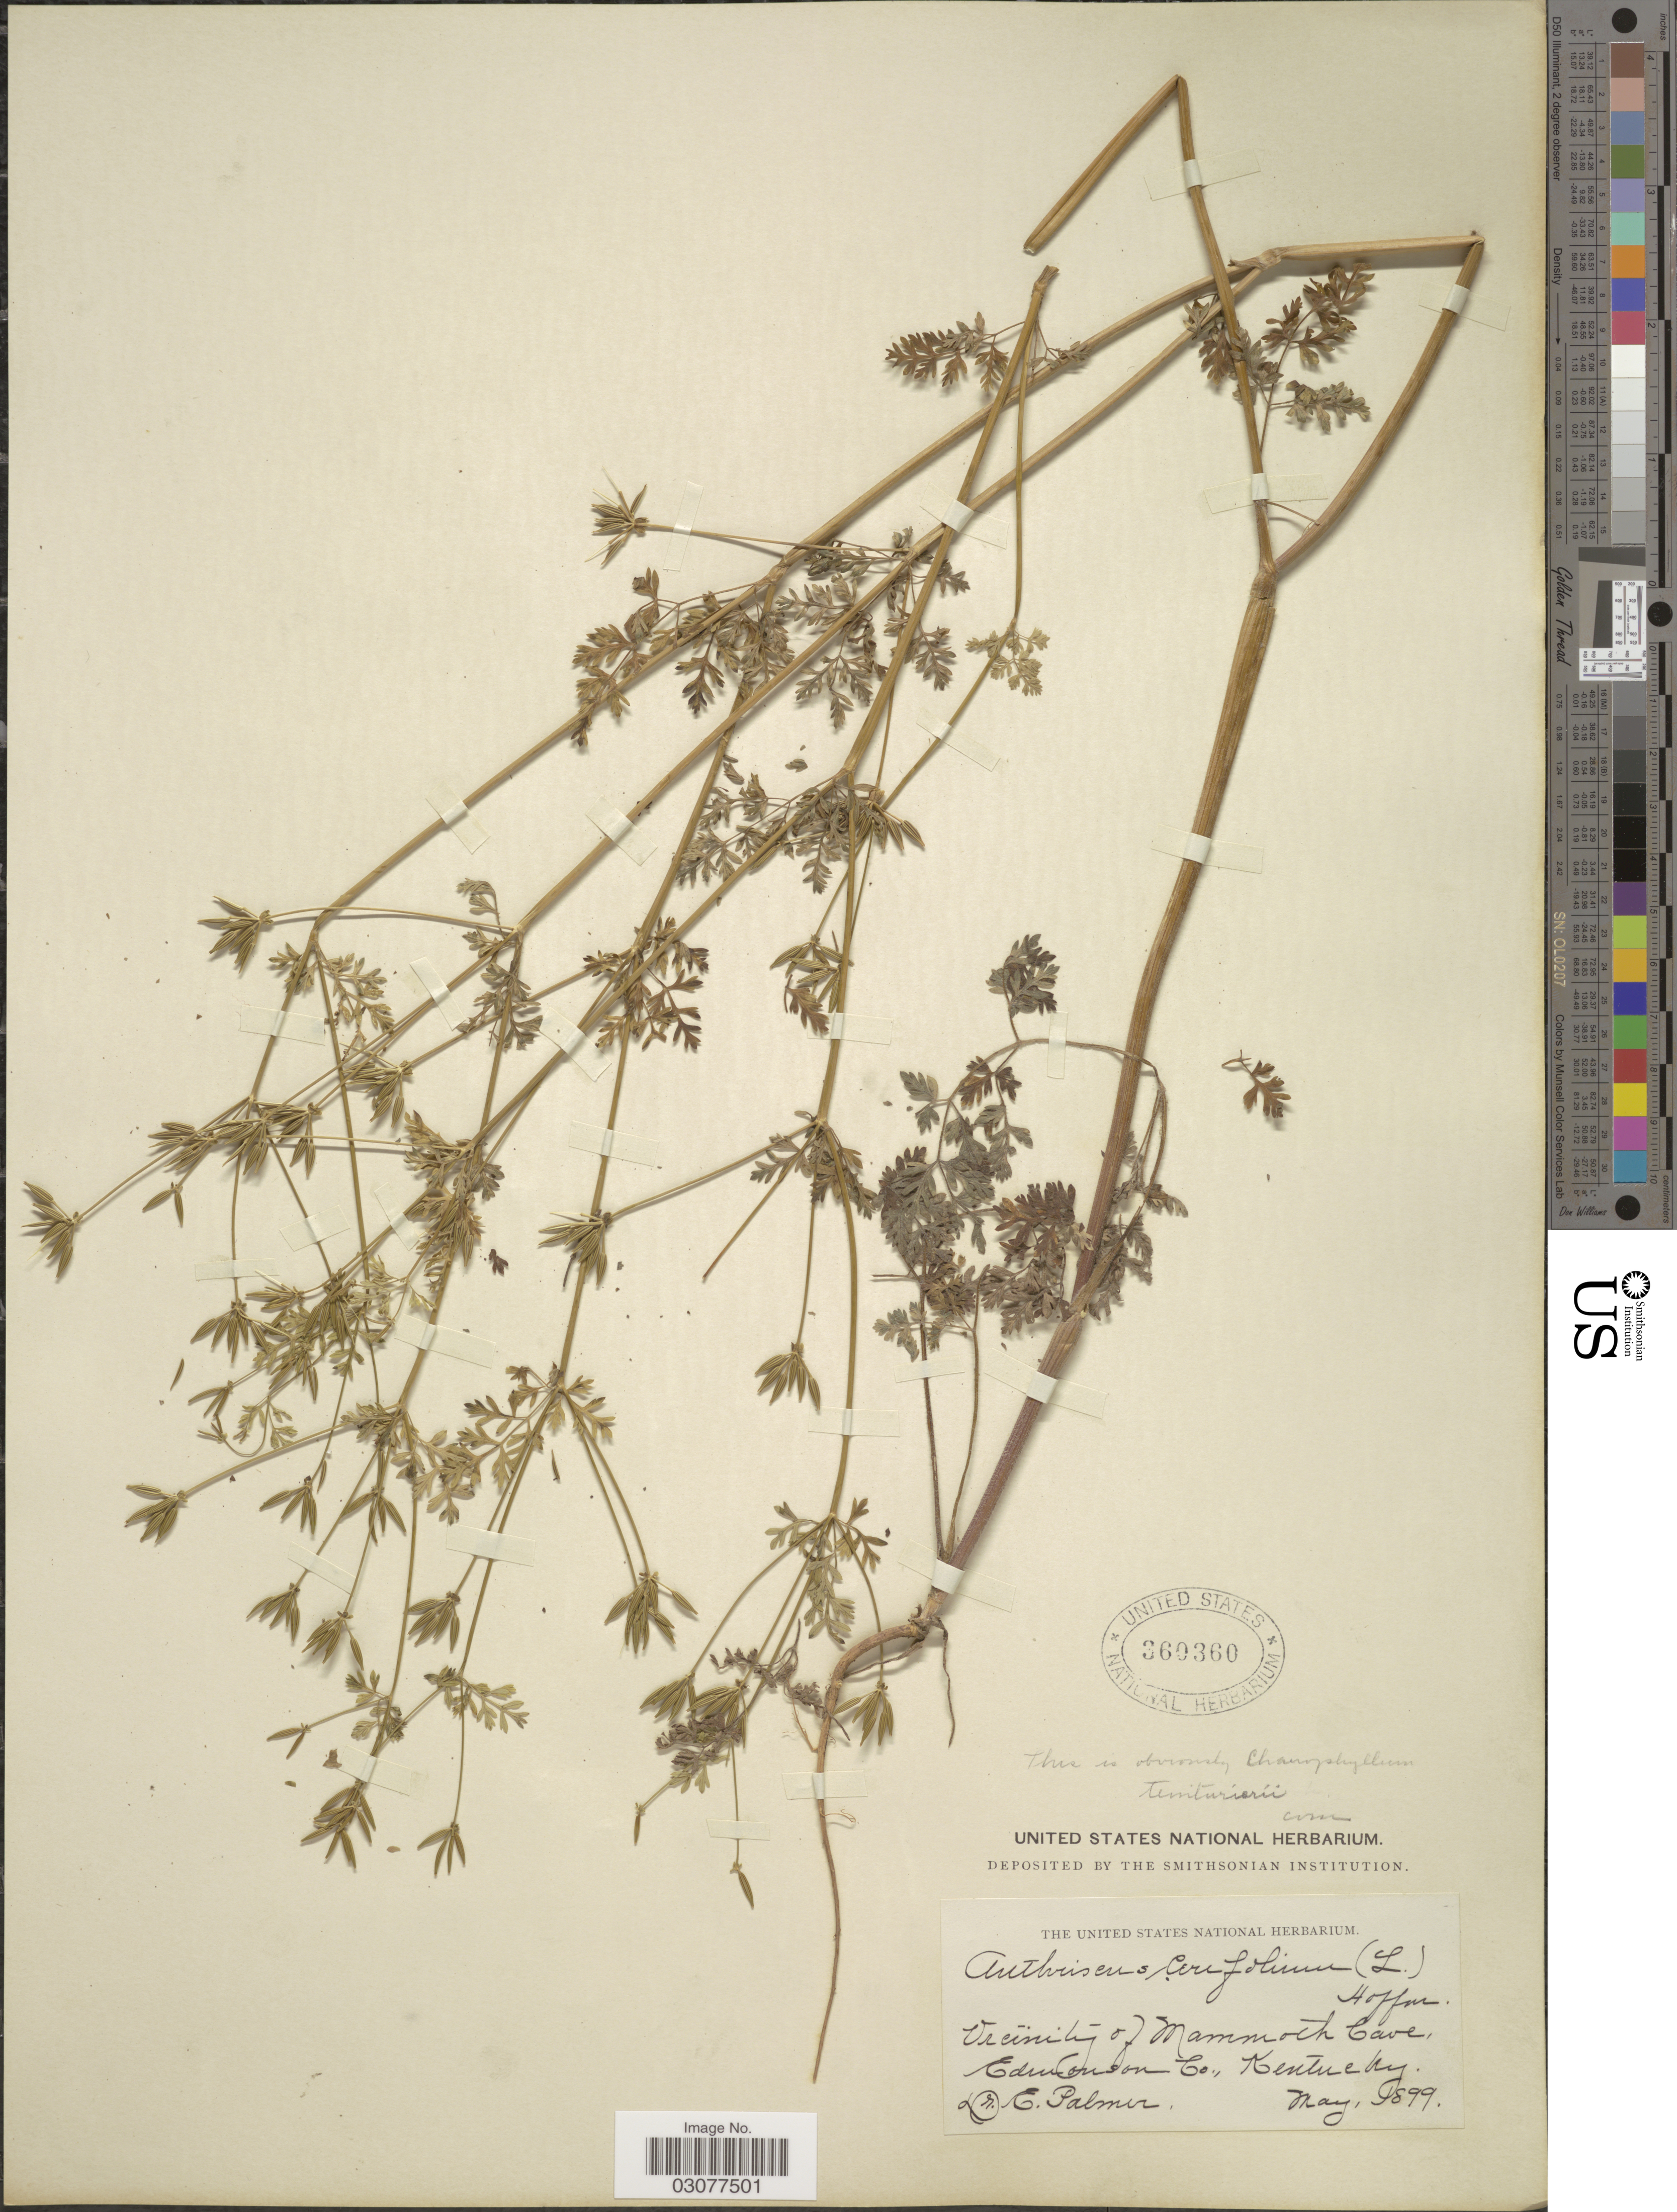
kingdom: Plantae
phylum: Tracheophyta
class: Magnoliopsida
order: Apiales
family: Apiaceae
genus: Chaerophyllum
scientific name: Chaerophyllum tainturieri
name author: Hook.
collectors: E. Palmer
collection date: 1899-05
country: United States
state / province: Kentucky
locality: Vicinity of Mammock Cave, Edmonson Co.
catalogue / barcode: US 360360